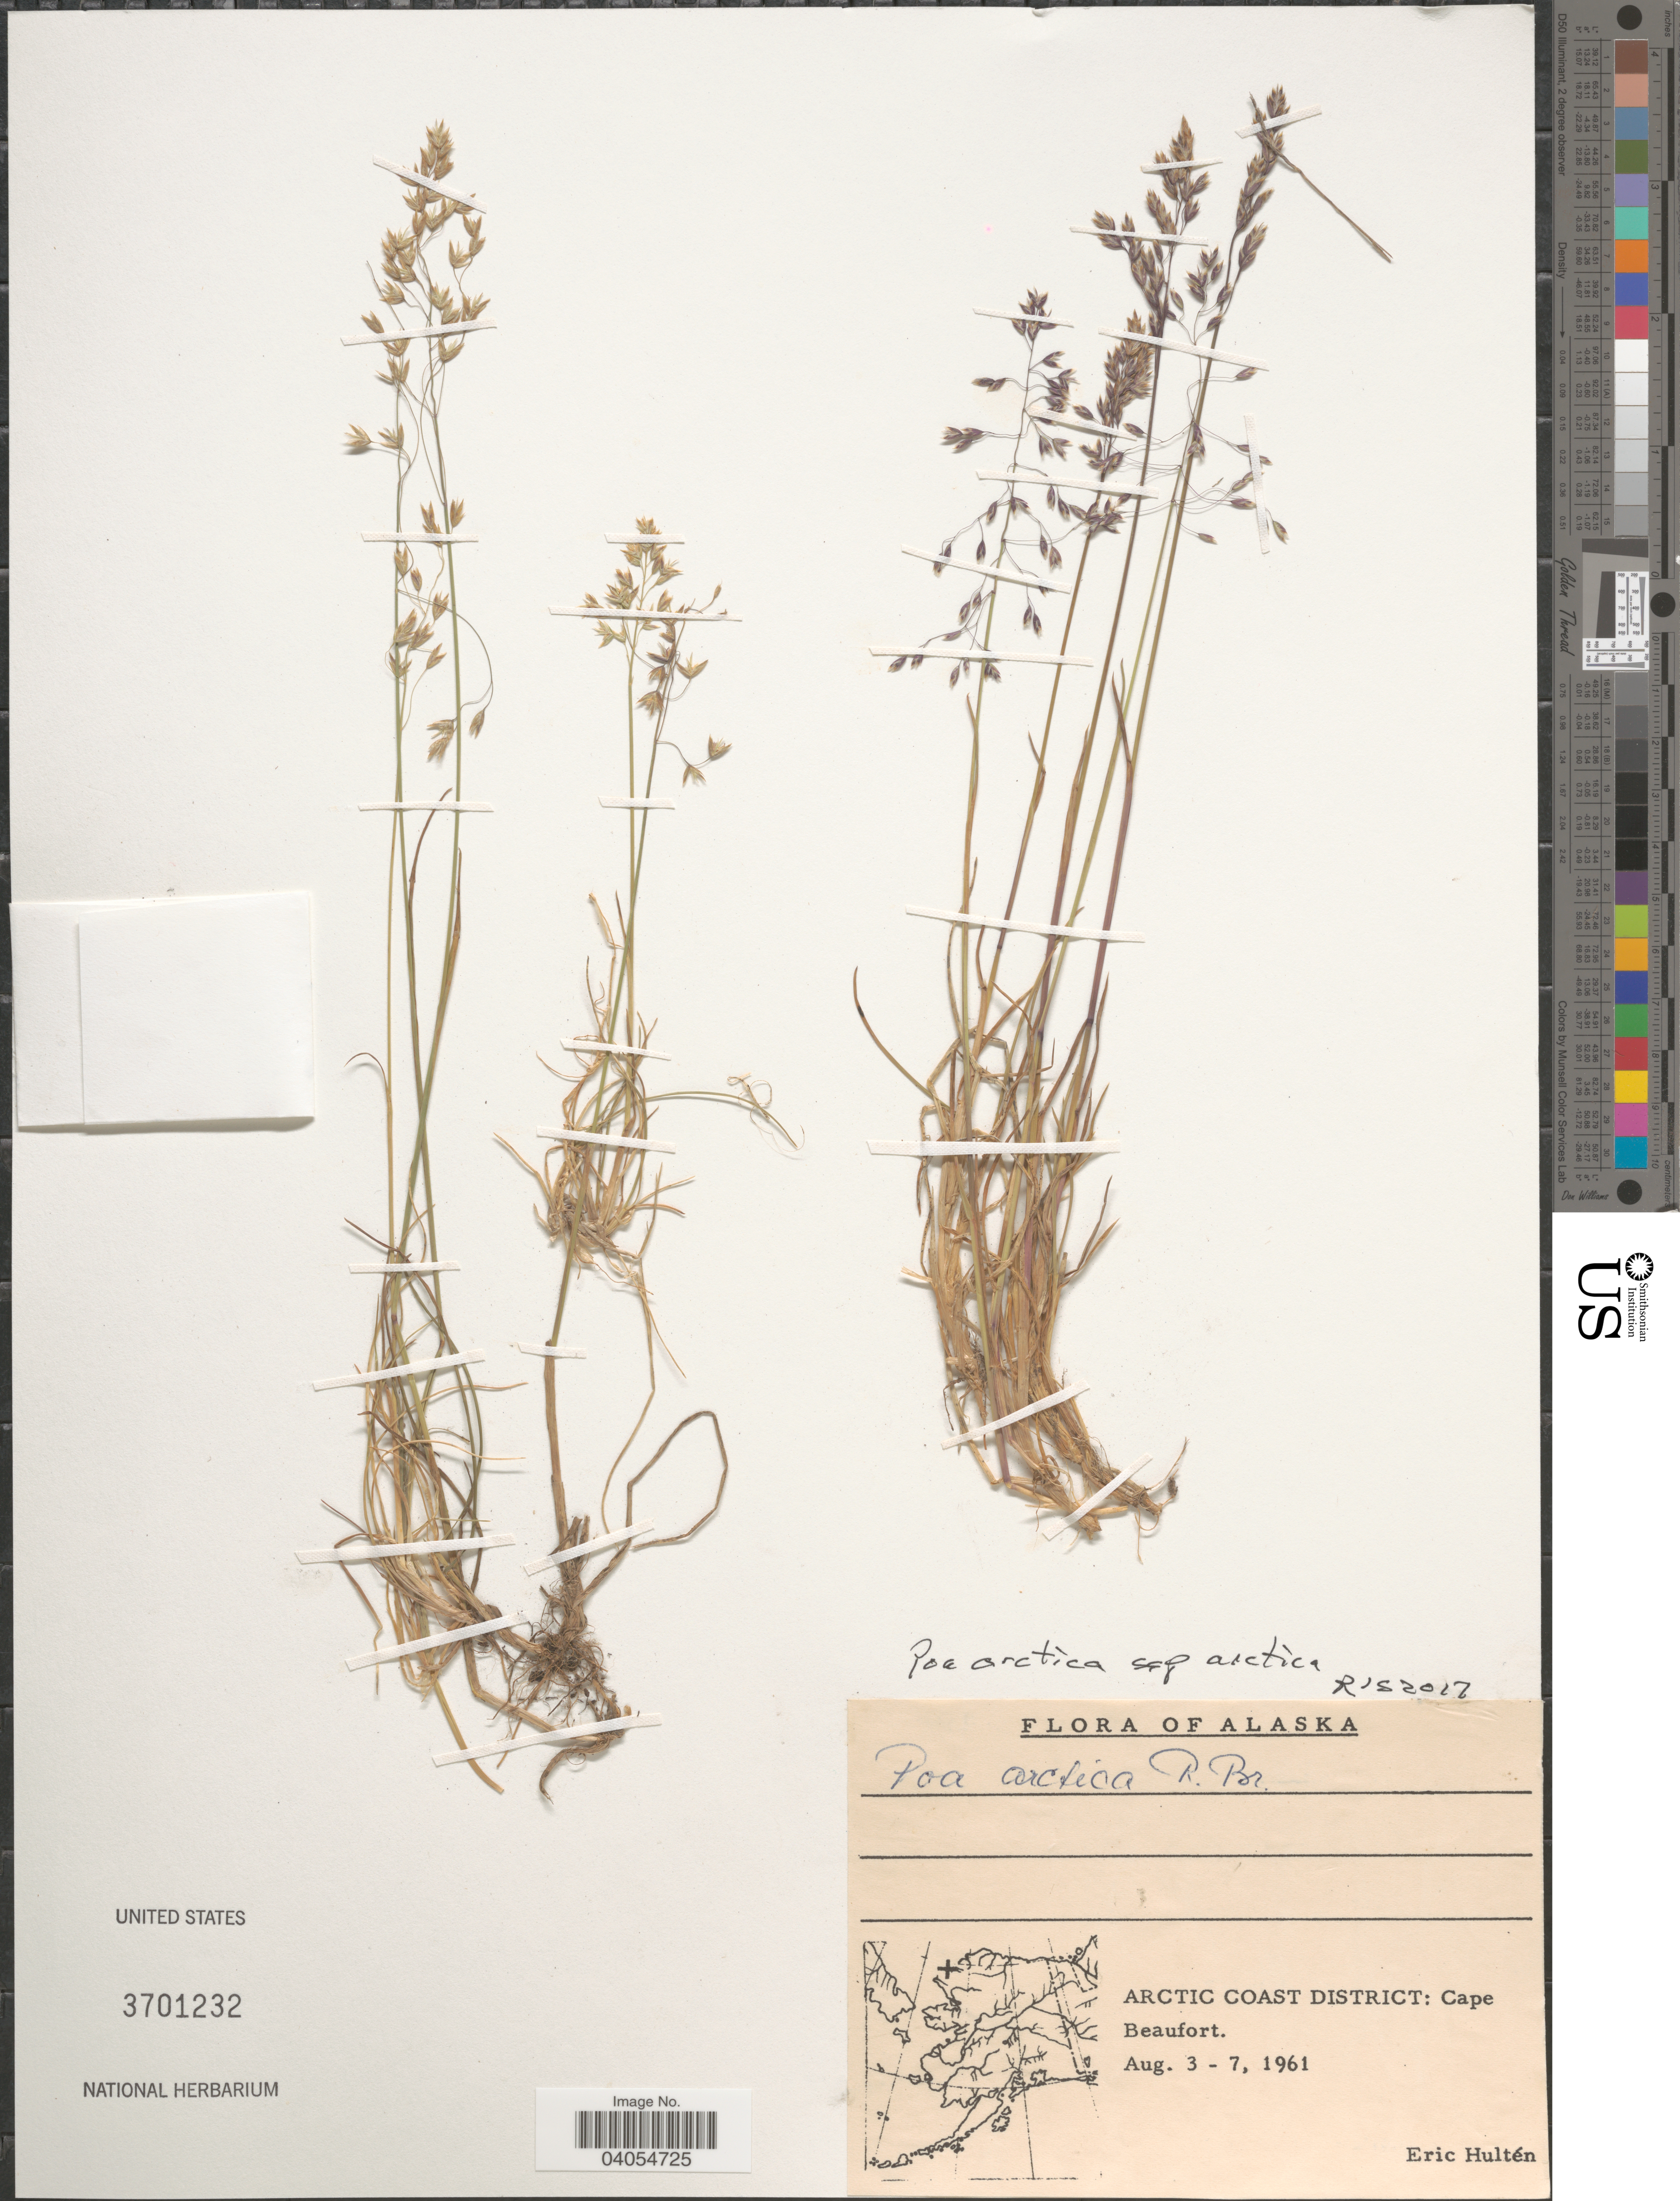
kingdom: Plantae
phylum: Tracheophyta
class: Liliopsida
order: Poales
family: Poaceae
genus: Poa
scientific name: Poa arctica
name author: R. Br.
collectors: E. G. Hultén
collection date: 1961-07-03/1961-07-07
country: United States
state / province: Alaska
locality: Arctic Coast District: Cape Beaufort.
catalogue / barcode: US 3701232